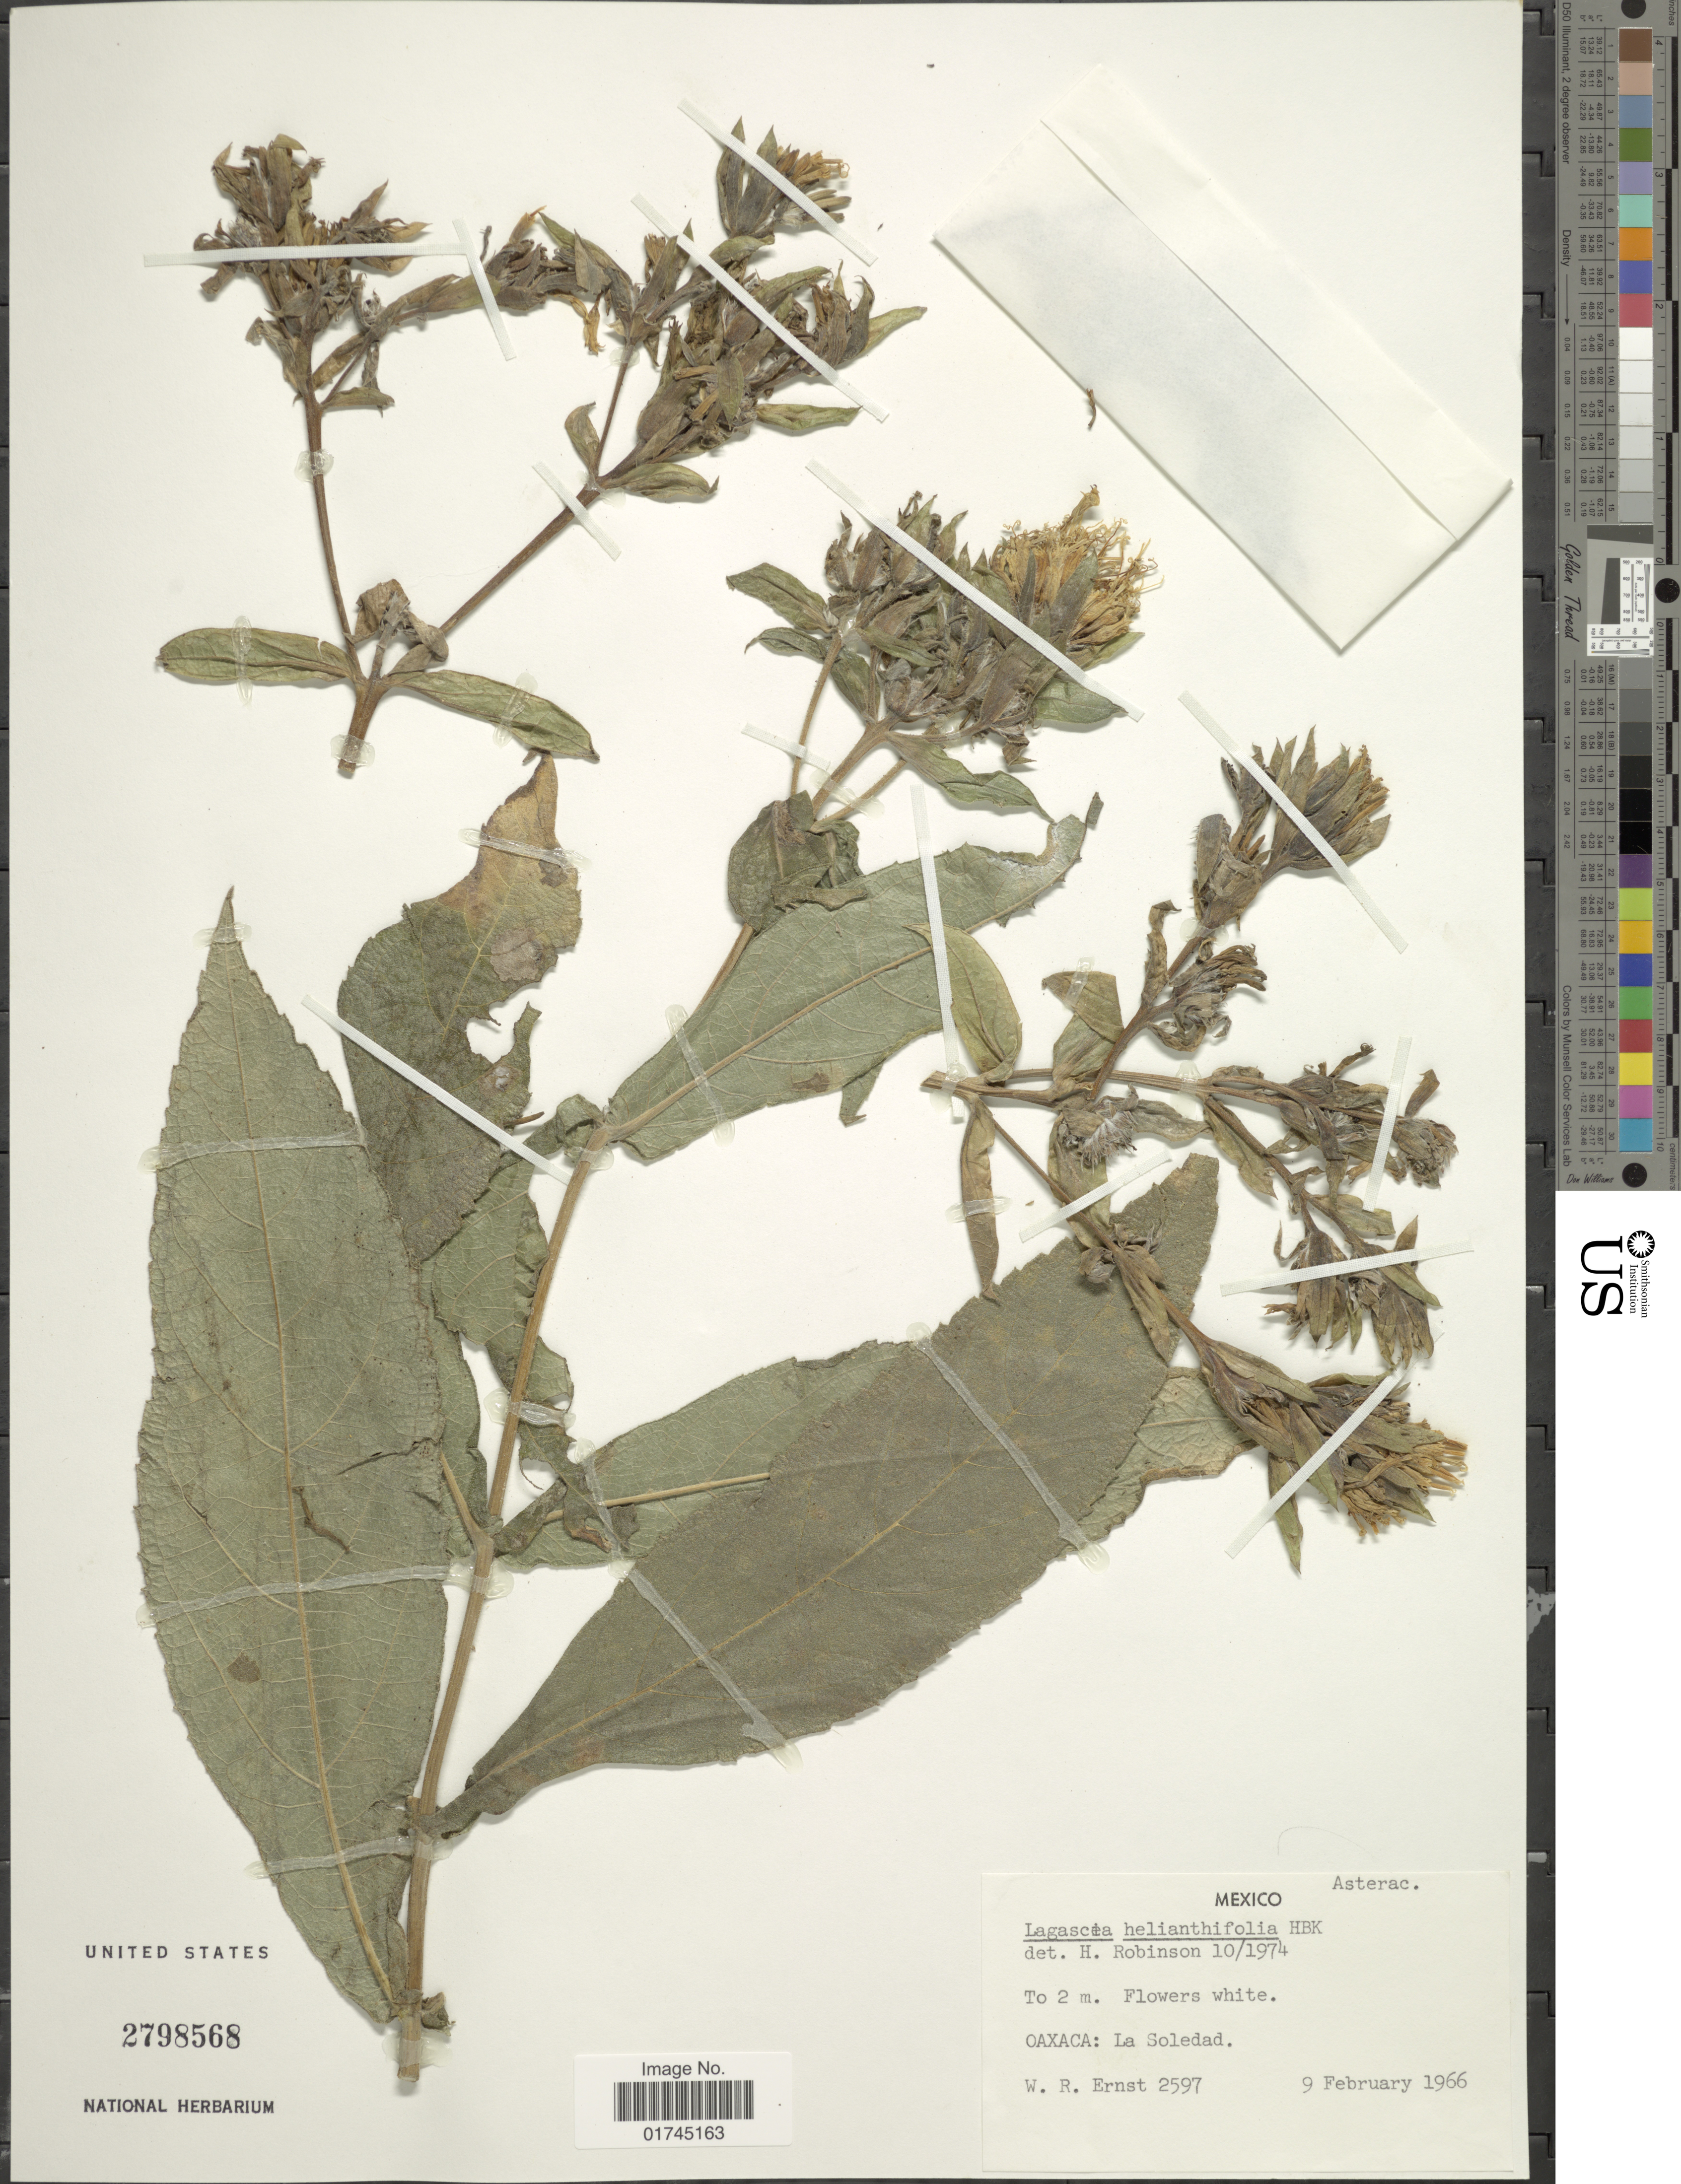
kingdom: Plantae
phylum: Tracheophyta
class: Magnoliopsida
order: Asterales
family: Asteraceae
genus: Lagascea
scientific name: Lagascea helianthifolia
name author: Kunth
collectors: W. R. Ernst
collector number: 2597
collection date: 1966-02-09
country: Mexico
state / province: Oaxaca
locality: La Soledad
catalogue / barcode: US 2798568